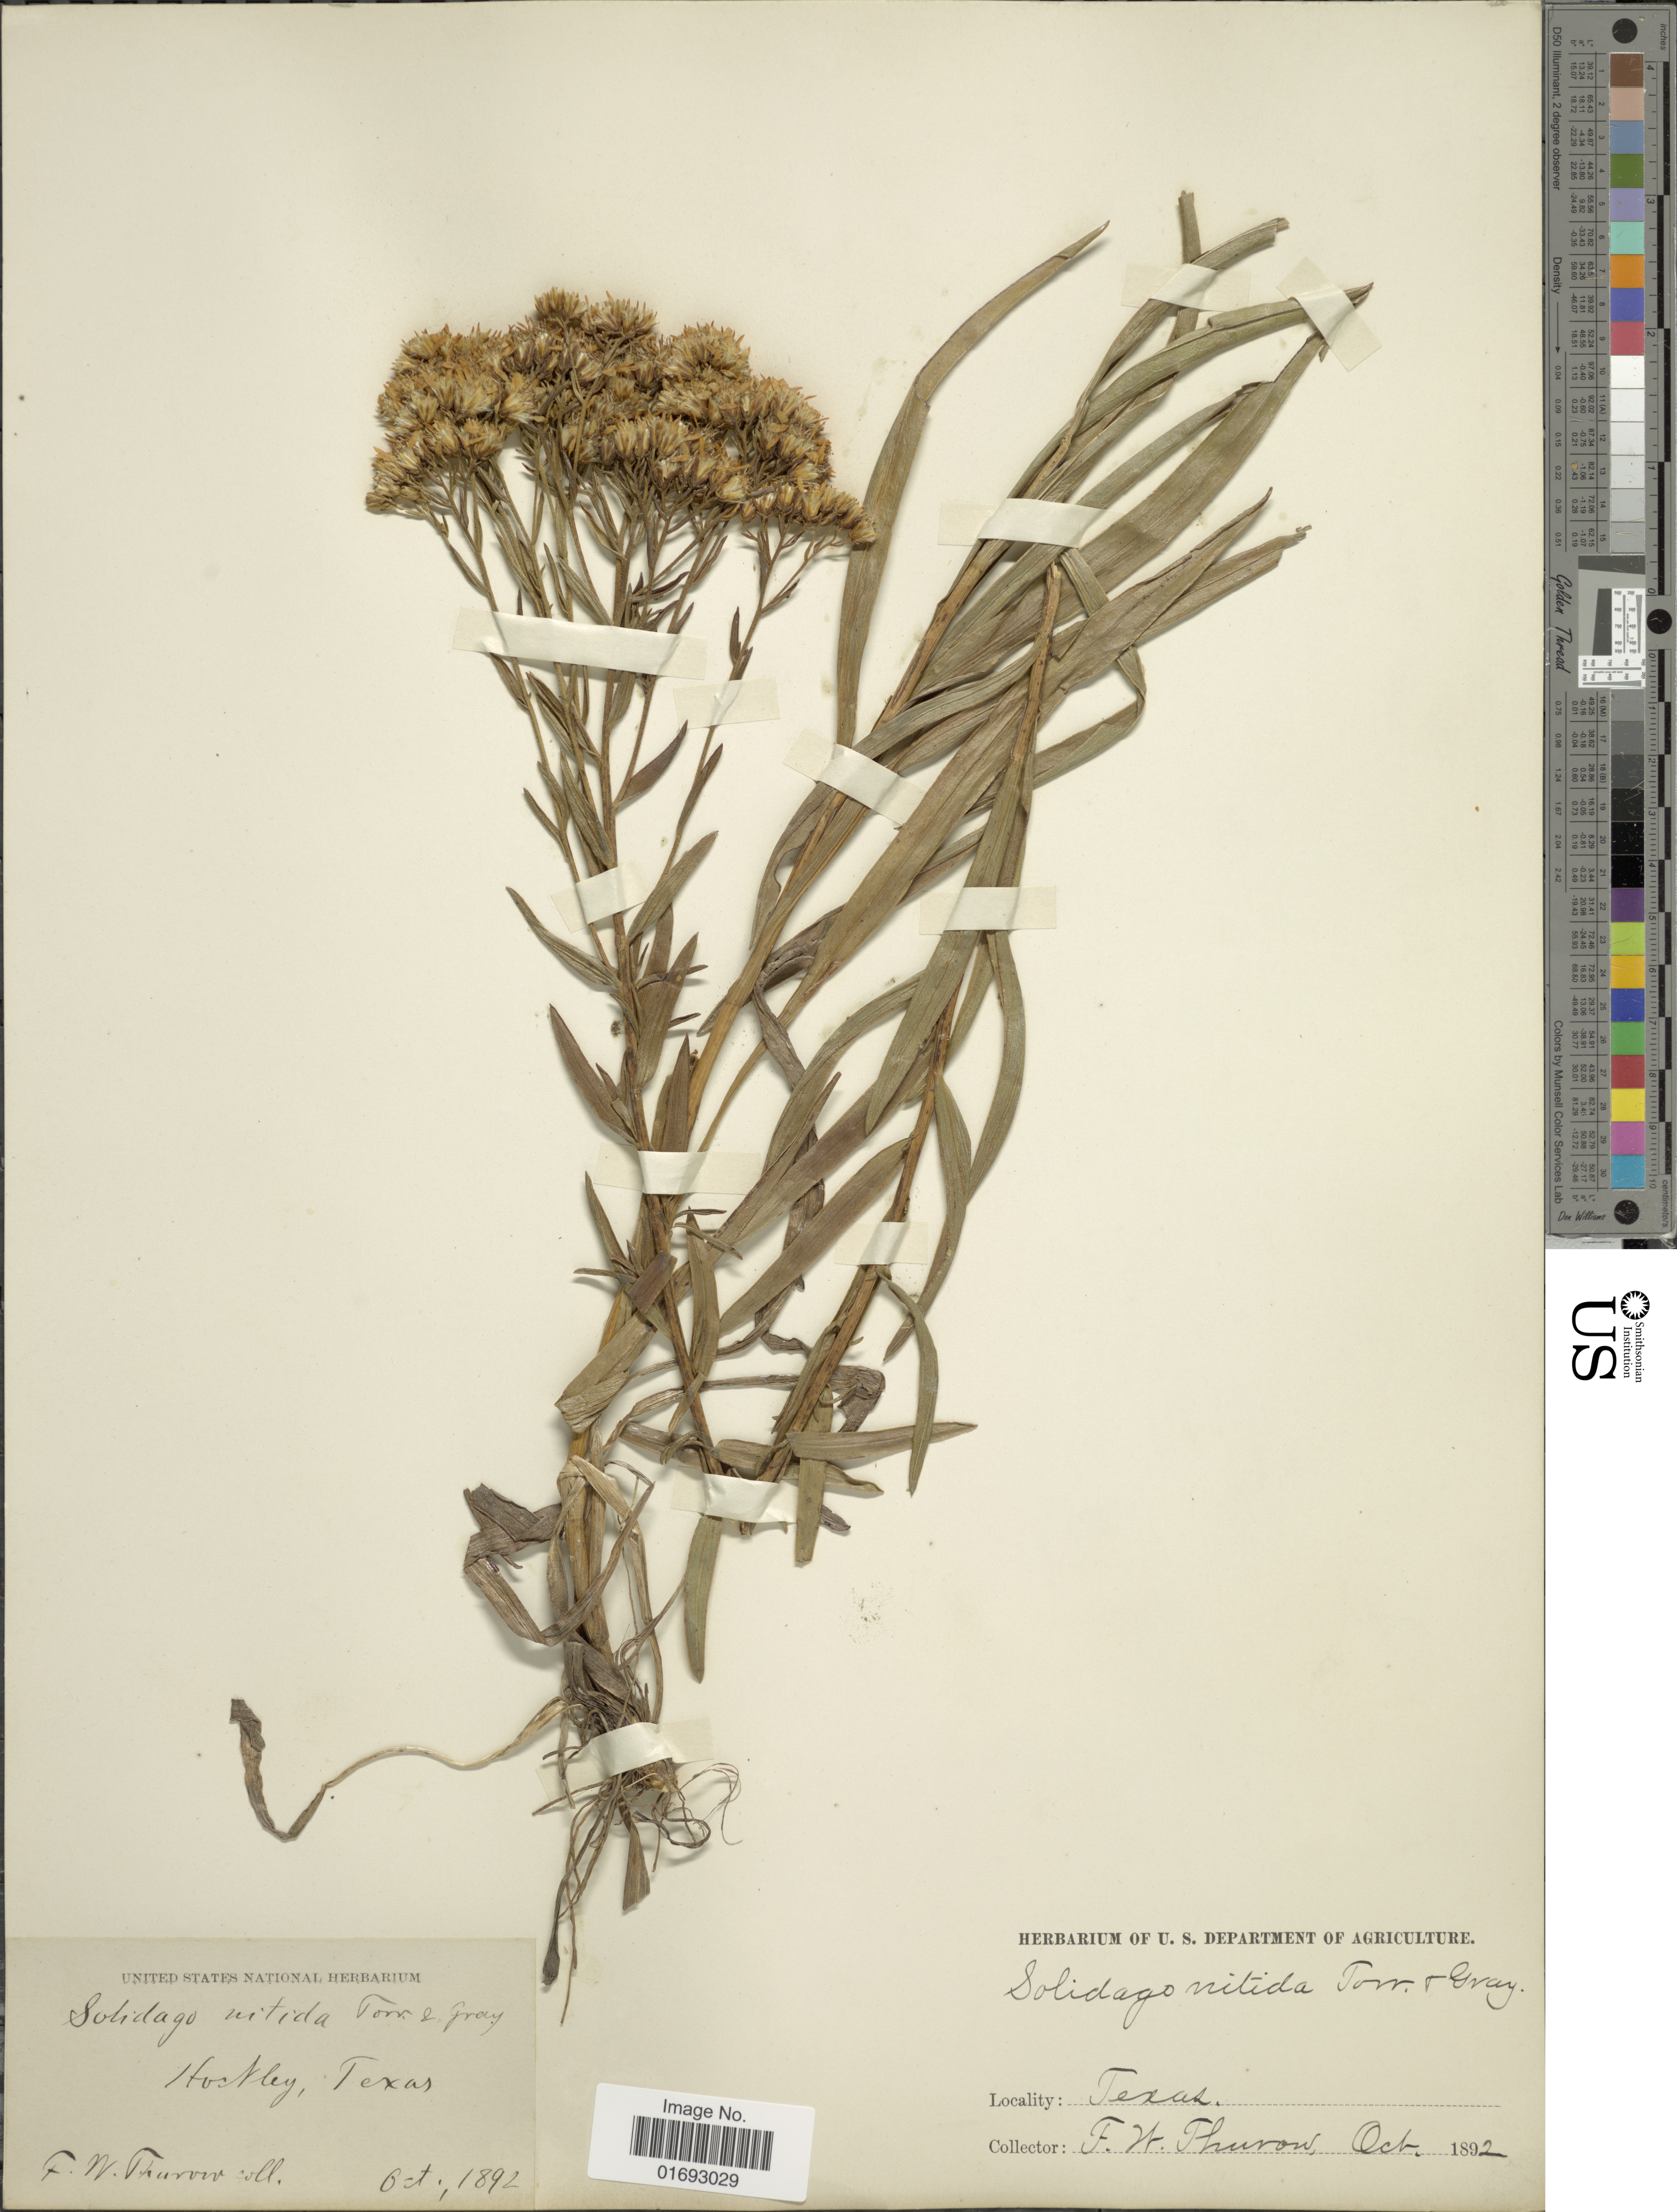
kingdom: Plantae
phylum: Tracheophyta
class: Magnoliopsida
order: Asterales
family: Asteraceae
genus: Oligoneuron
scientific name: Oligoneuron nitidum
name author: (Torr. & A. Gray) Small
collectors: F. W. Thurow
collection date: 1892-10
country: United States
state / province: Texas